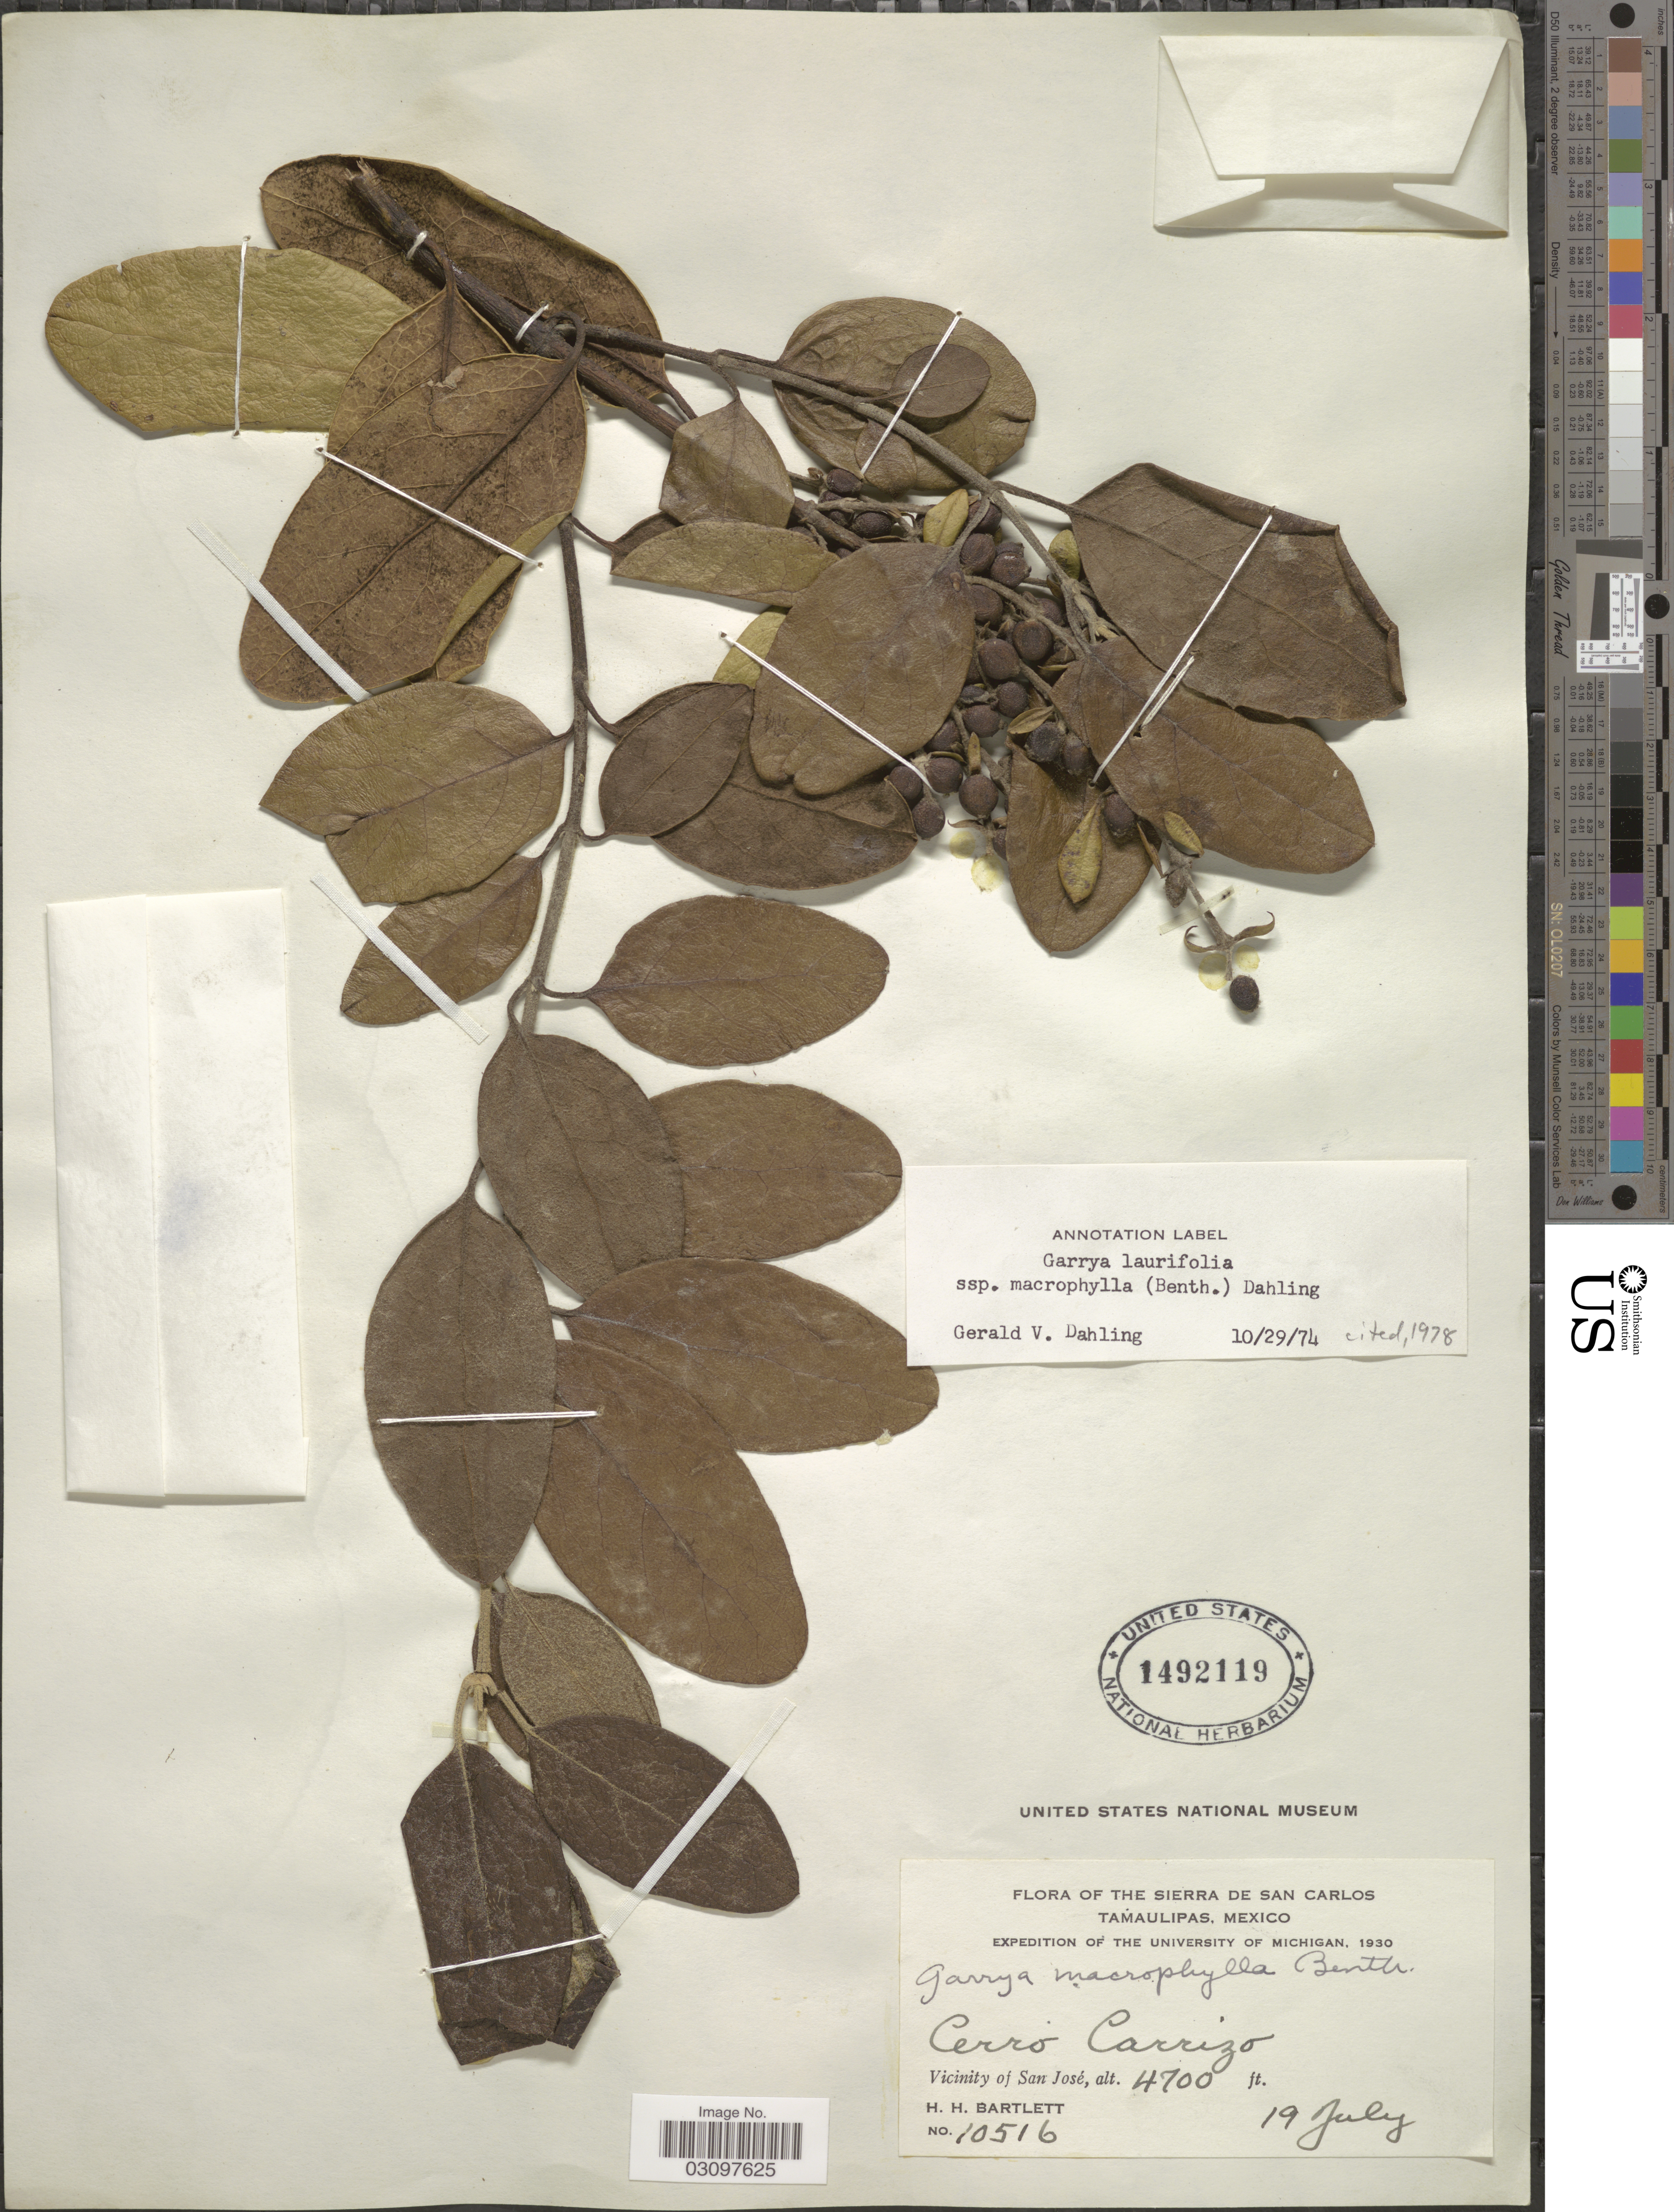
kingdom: Plantae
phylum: Tracheophyta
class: Magnoliopsida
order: Garryales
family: Garryaceae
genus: Garrya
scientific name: Garrya laurifolia subsp. macrophylla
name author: (Benth.) Dahling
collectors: H. H. Bartlett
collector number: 10516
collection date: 1930-07-19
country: Mexico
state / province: Tamaulipas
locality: The Sierra De San Carlos Tamaulipas. Cerro Carrizo. Vicinity of San José.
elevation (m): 1433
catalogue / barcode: US 1492119